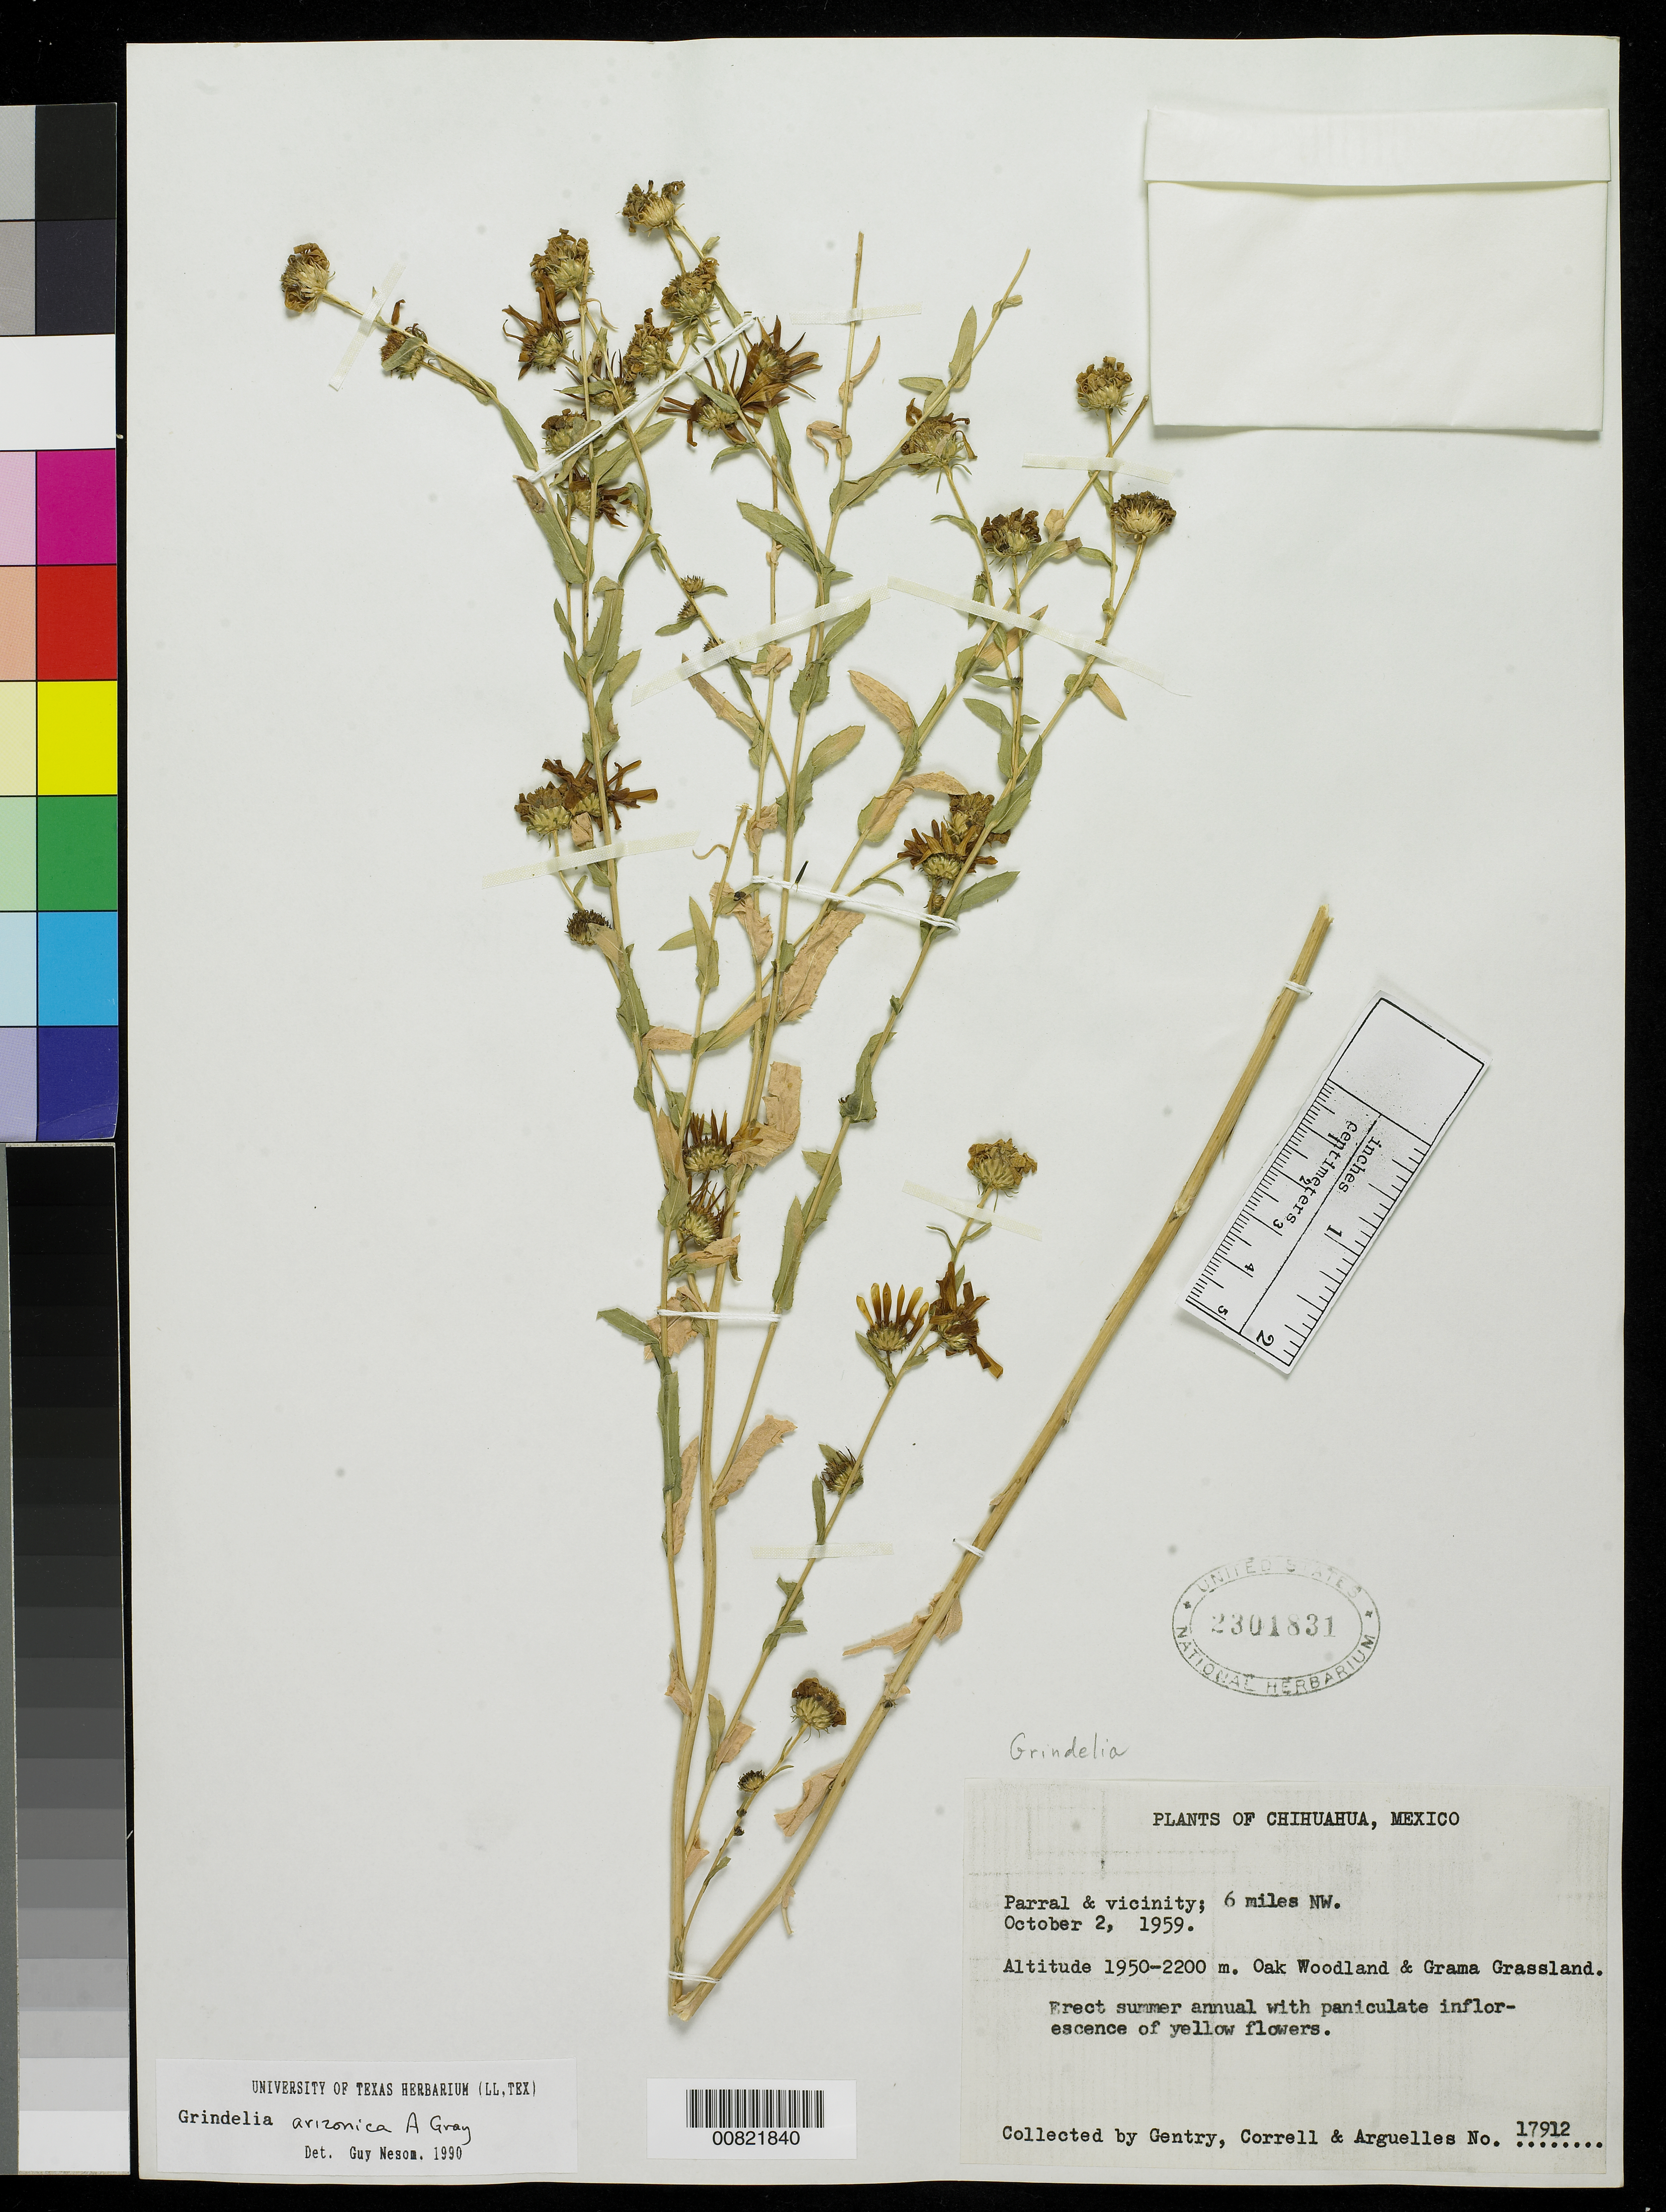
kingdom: Plantae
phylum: Tracheophyta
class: Magnoliopsida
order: Asterales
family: Asteraceae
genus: Grindelia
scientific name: Grindelia arizonica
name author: A. Gray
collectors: Gentry, --, -- Correll & Arguelles, --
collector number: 17912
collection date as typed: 02 Oct 1959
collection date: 1959-10-02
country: Mexico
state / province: Chihuahua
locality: Parral and vicinity; 6 miles NW.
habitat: Oak Woodland & Grama Grassland.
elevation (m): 2200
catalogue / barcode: US 2301831